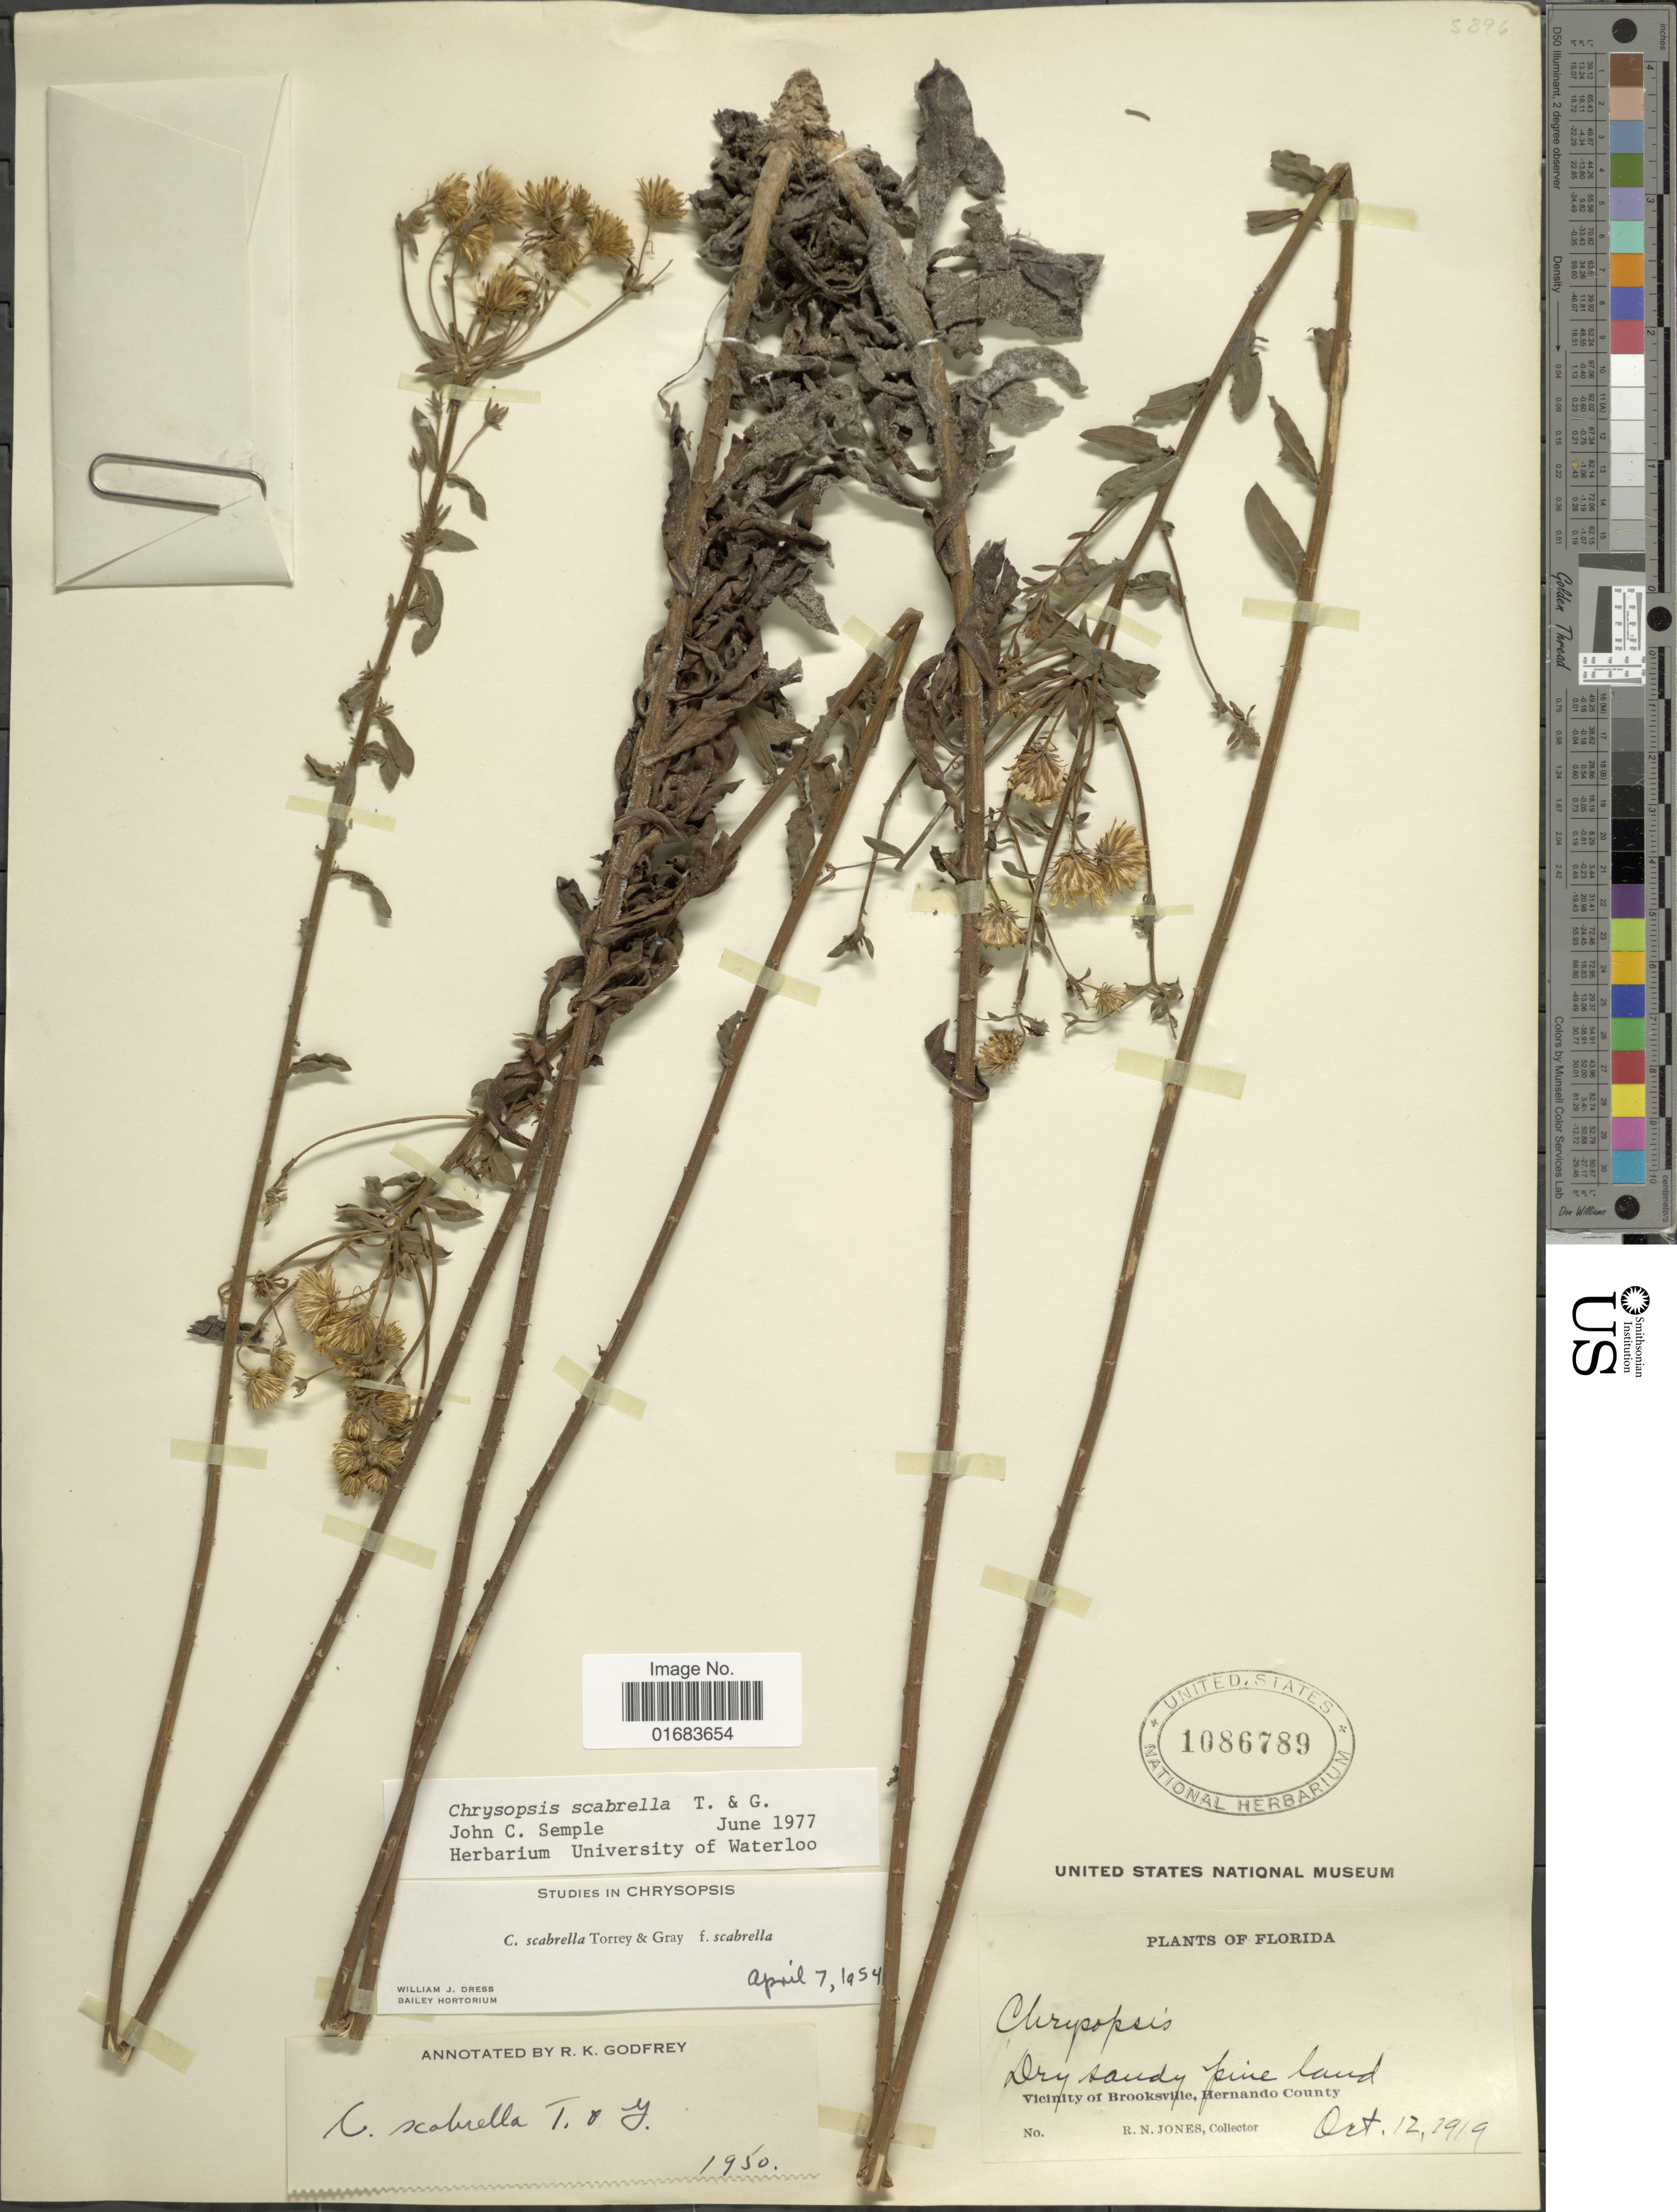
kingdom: Plantae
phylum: Tracheophyta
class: Magnoliopsida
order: Asterales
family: Asteraceae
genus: Chrysopsis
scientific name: Chrysopsis scabrella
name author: Torr. & A. Gray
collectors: R. N. Jones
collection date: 1919-10-12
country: United States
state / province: Florida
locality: Vicinity of Brooksville, Hernando County.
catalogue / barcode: US 1086789